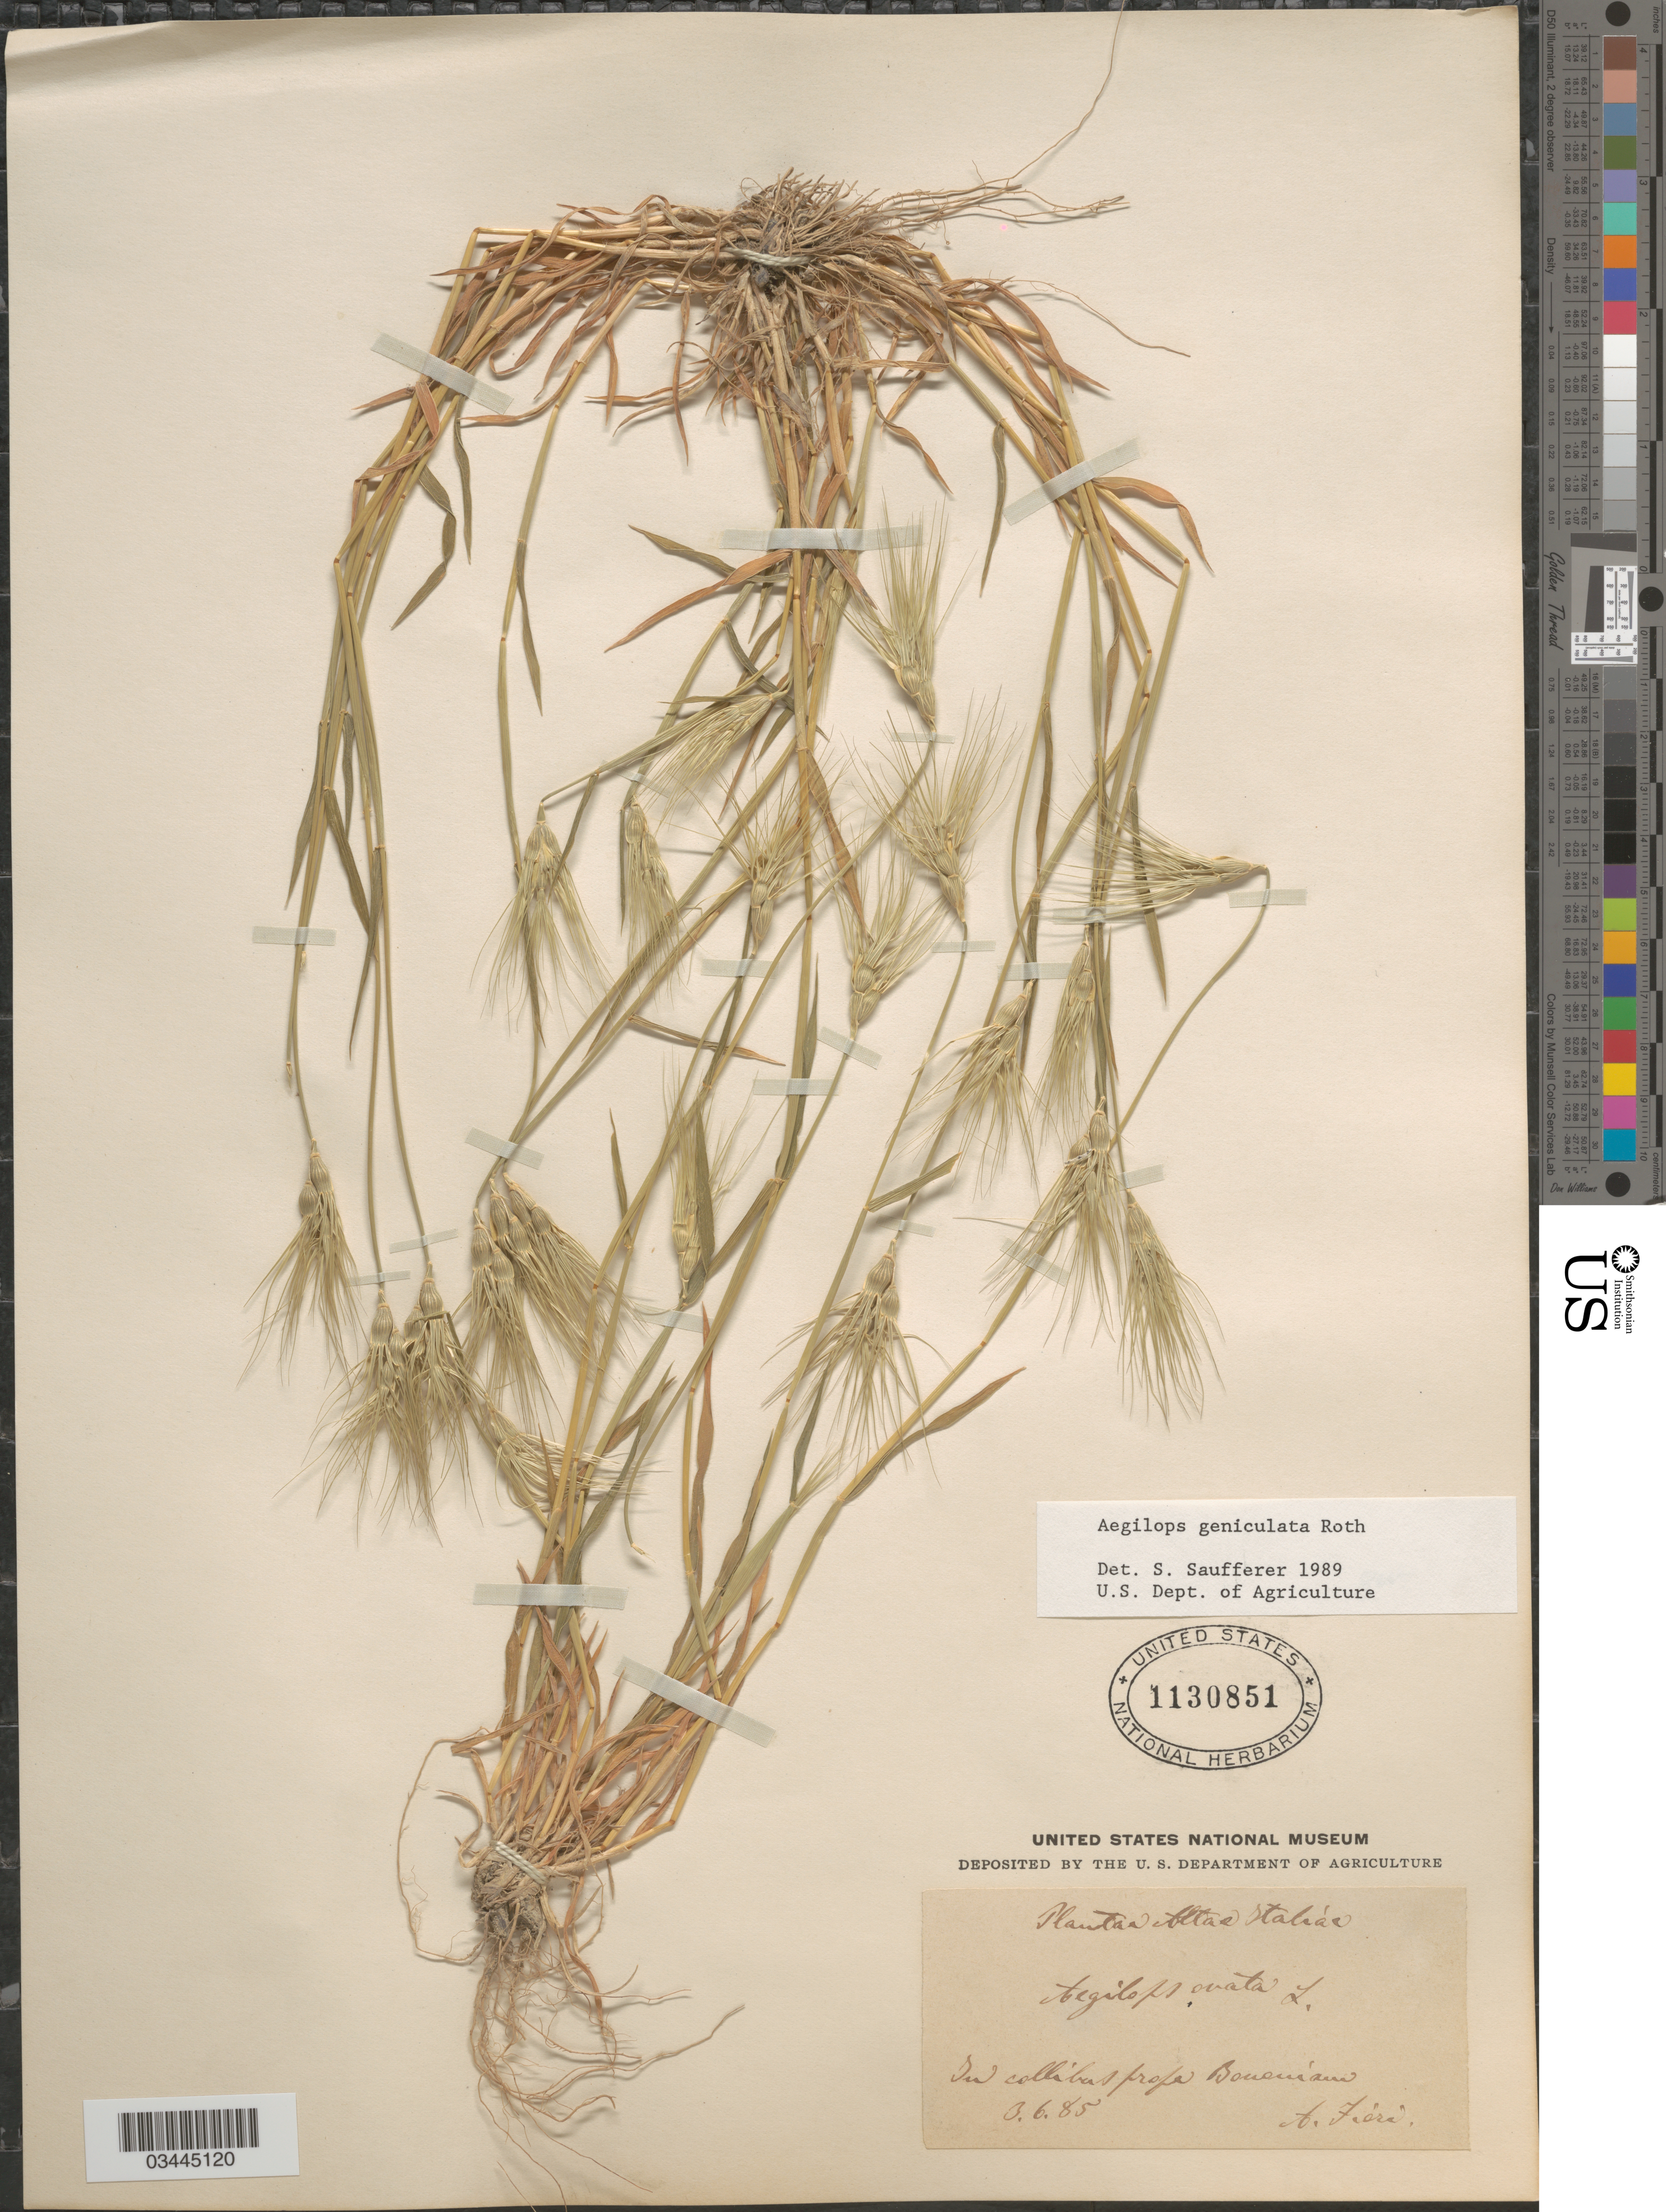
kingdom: Plantae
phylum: Tracheophyta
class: Liliopsida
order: Poales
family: Poaceae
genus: Aegilops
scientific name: Aegilops geniculata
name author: Roth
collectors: A. Fieri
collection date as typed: Transcribed d/m/y: 3/6/85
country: Italy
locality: Altae Italiae. In collibus prope Boueniam.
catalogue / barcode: US 1130851